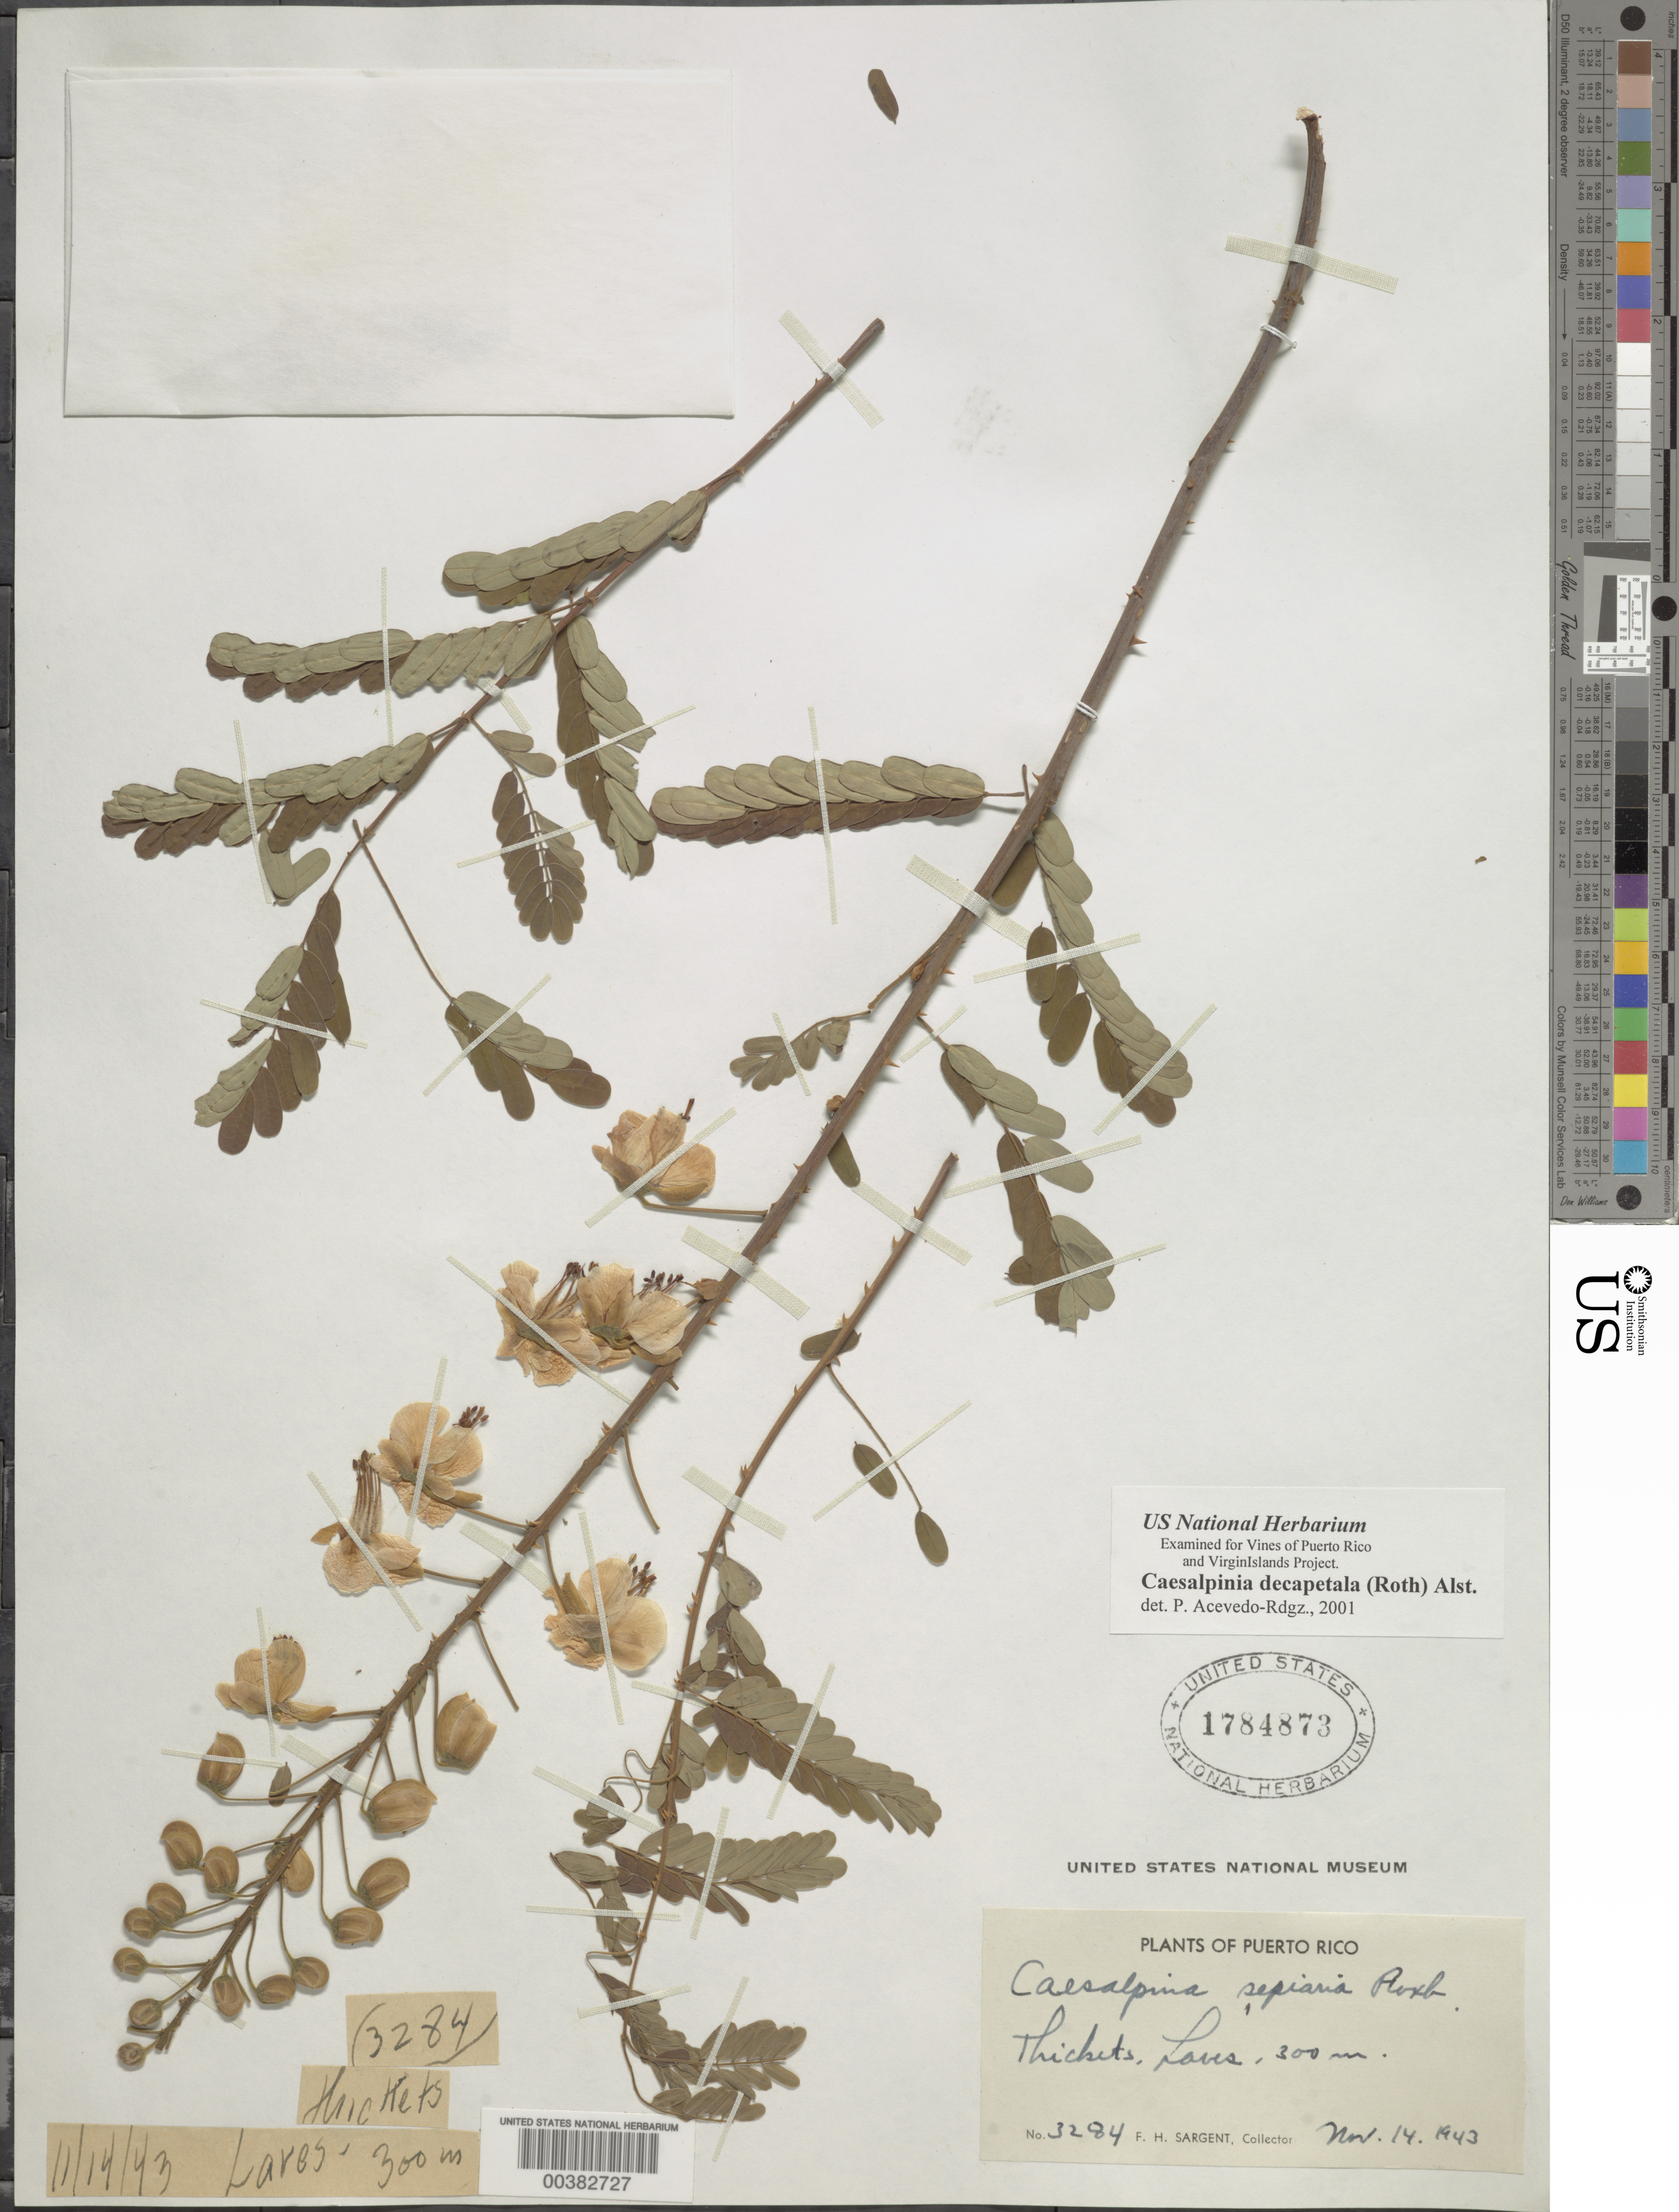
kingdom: Plantae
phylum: Tracheophyta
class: Magnoliopsida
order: Fabales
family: Fabaceae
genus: Biancaea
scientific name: Biancaea decapetala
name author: (Roth) O. Deg.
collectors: F. H. Sargent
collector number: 3284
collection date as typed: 14 Nov 1943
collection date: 1943-11-14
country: Puerto Rico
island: Greater Antilles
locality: Sierra de Naguabo ad Rio Blanco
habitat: Thickets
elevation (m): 300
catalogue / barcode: US 1784873